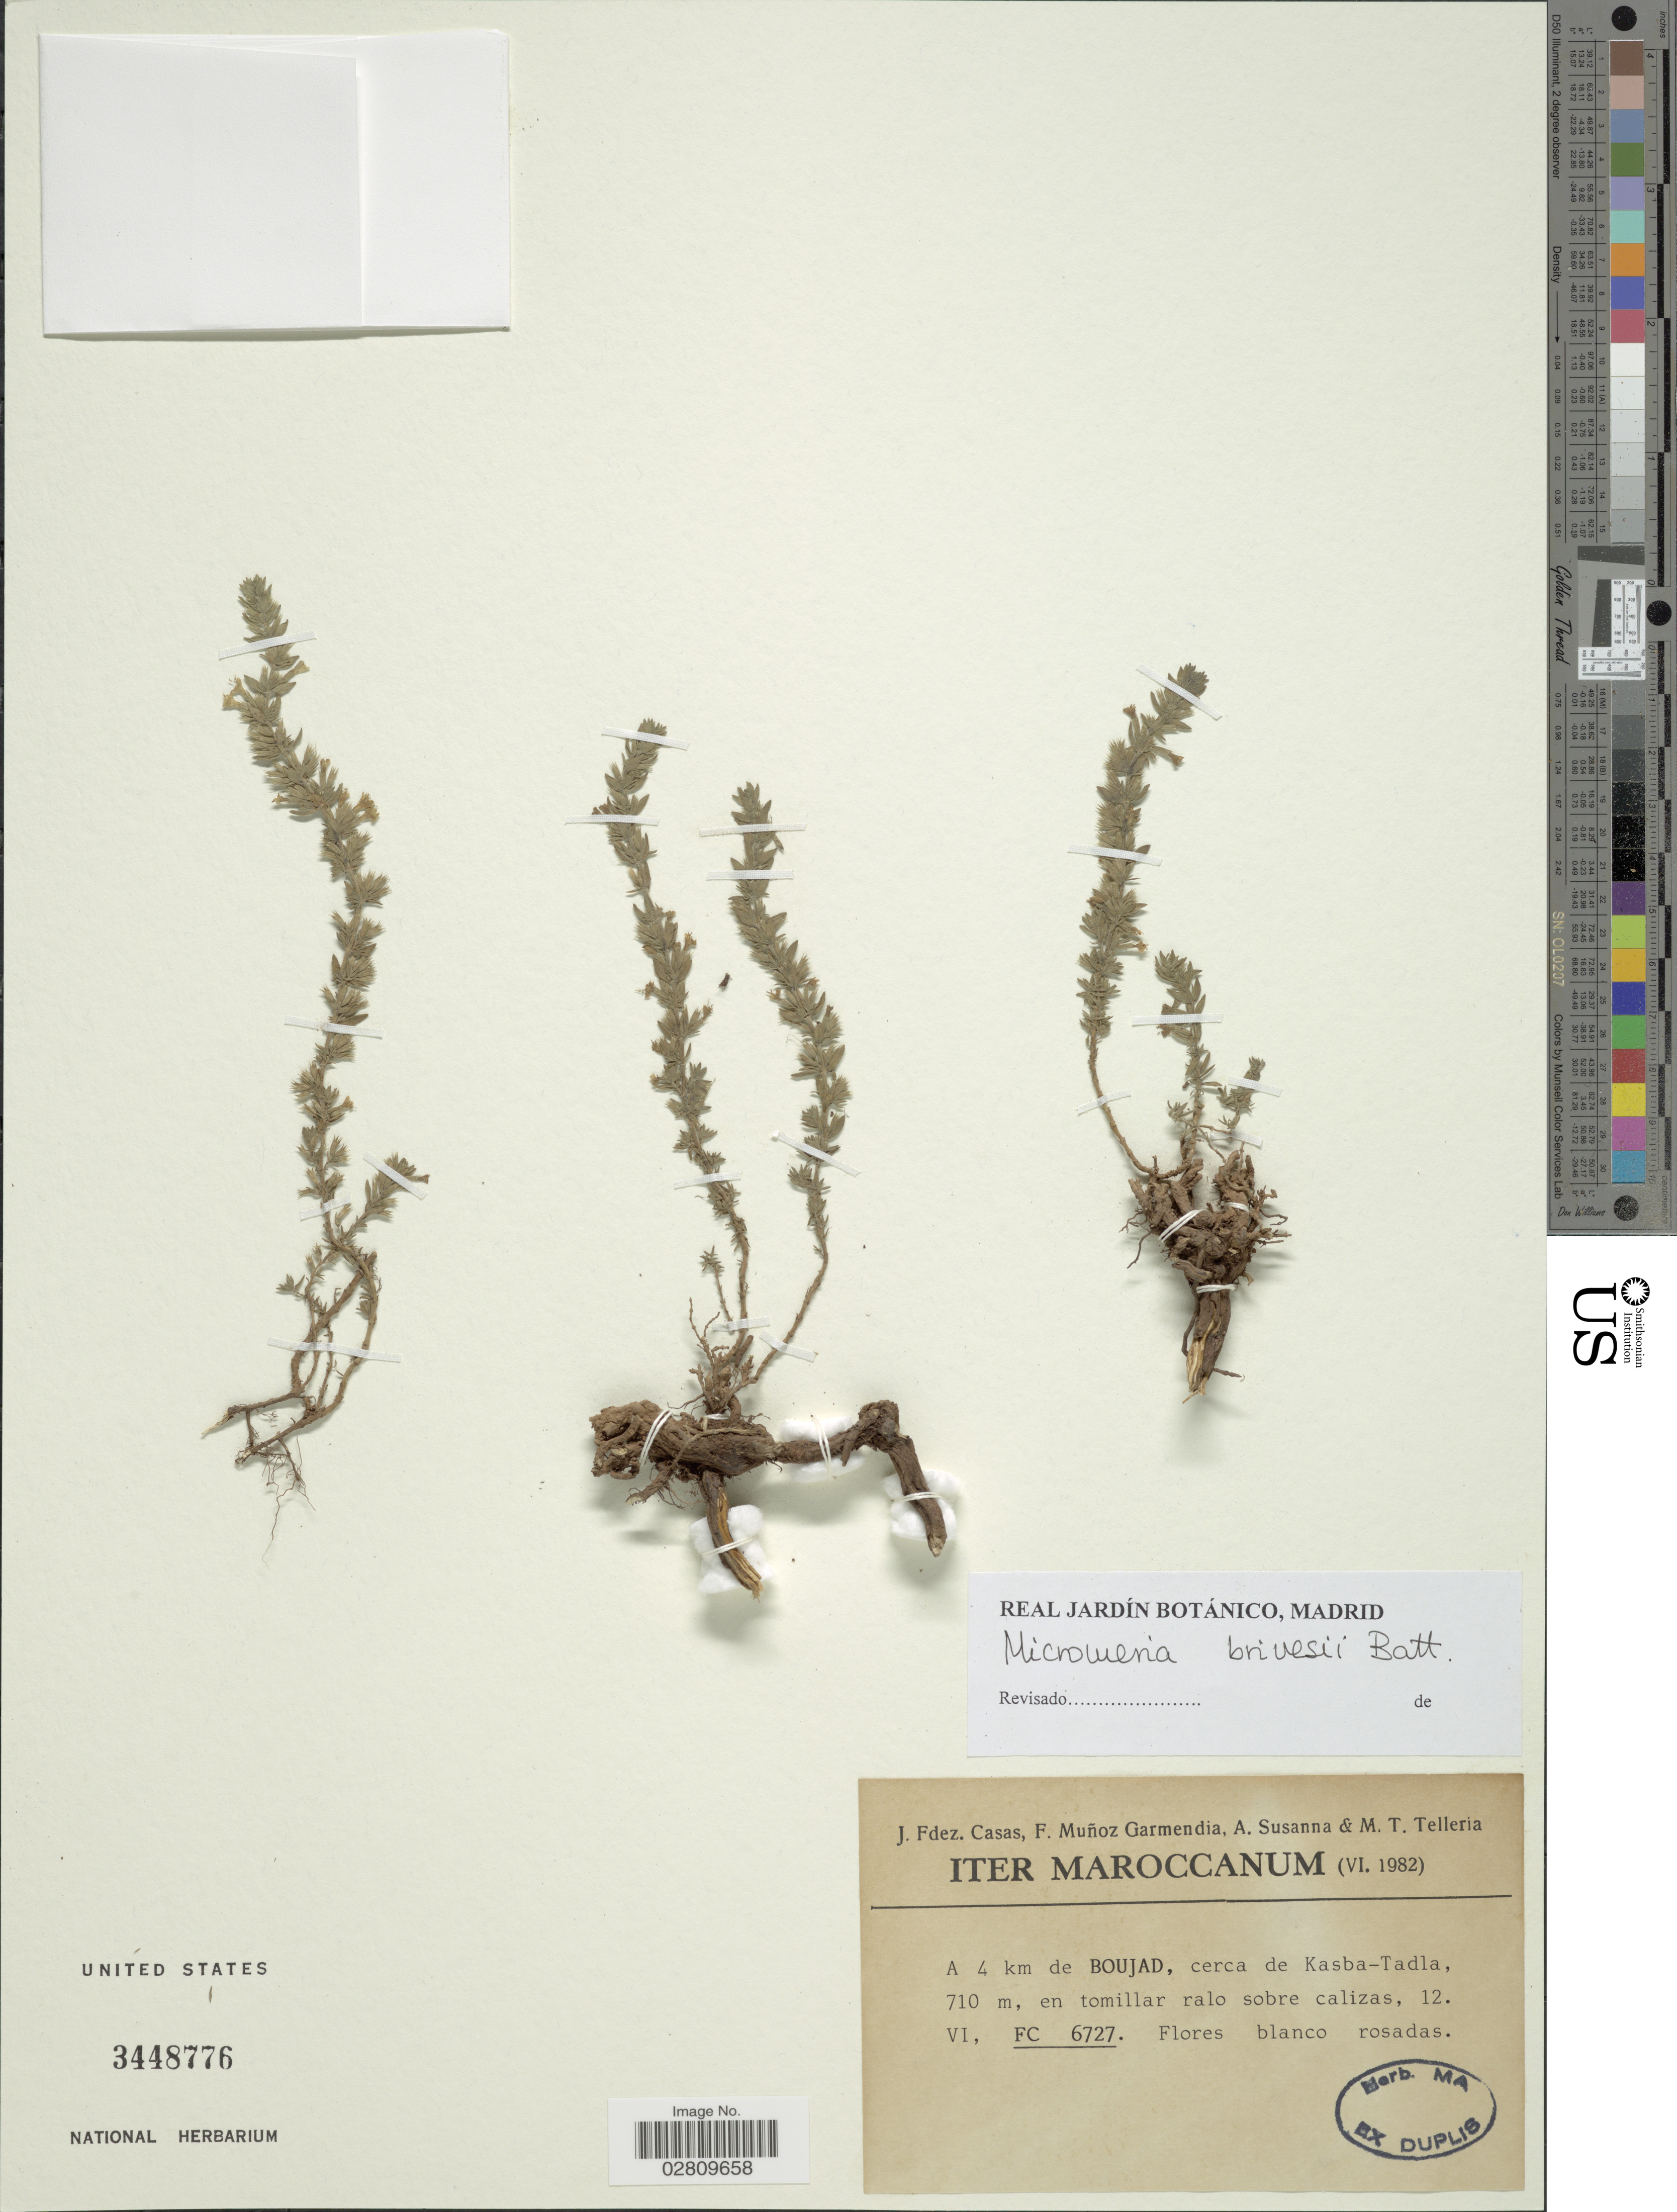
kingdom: Plantae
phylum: Tracheophyta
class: Magnoliopsida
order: Lamiales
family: Lamiaceae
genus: Micromeria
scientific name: Micromeria brivesii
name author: Batt.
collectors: J. Casas, F. Muñoz Garmendia, A. Susanna & M. Telleria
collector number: FC6727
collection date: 1982-06-12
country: Morocco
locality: Iter Moroccanum. A 4 km de Boujad, cerca de Kasba-Tadla, en tomillar ralo sobre calizas.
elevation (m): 710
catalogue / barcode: US 3448776